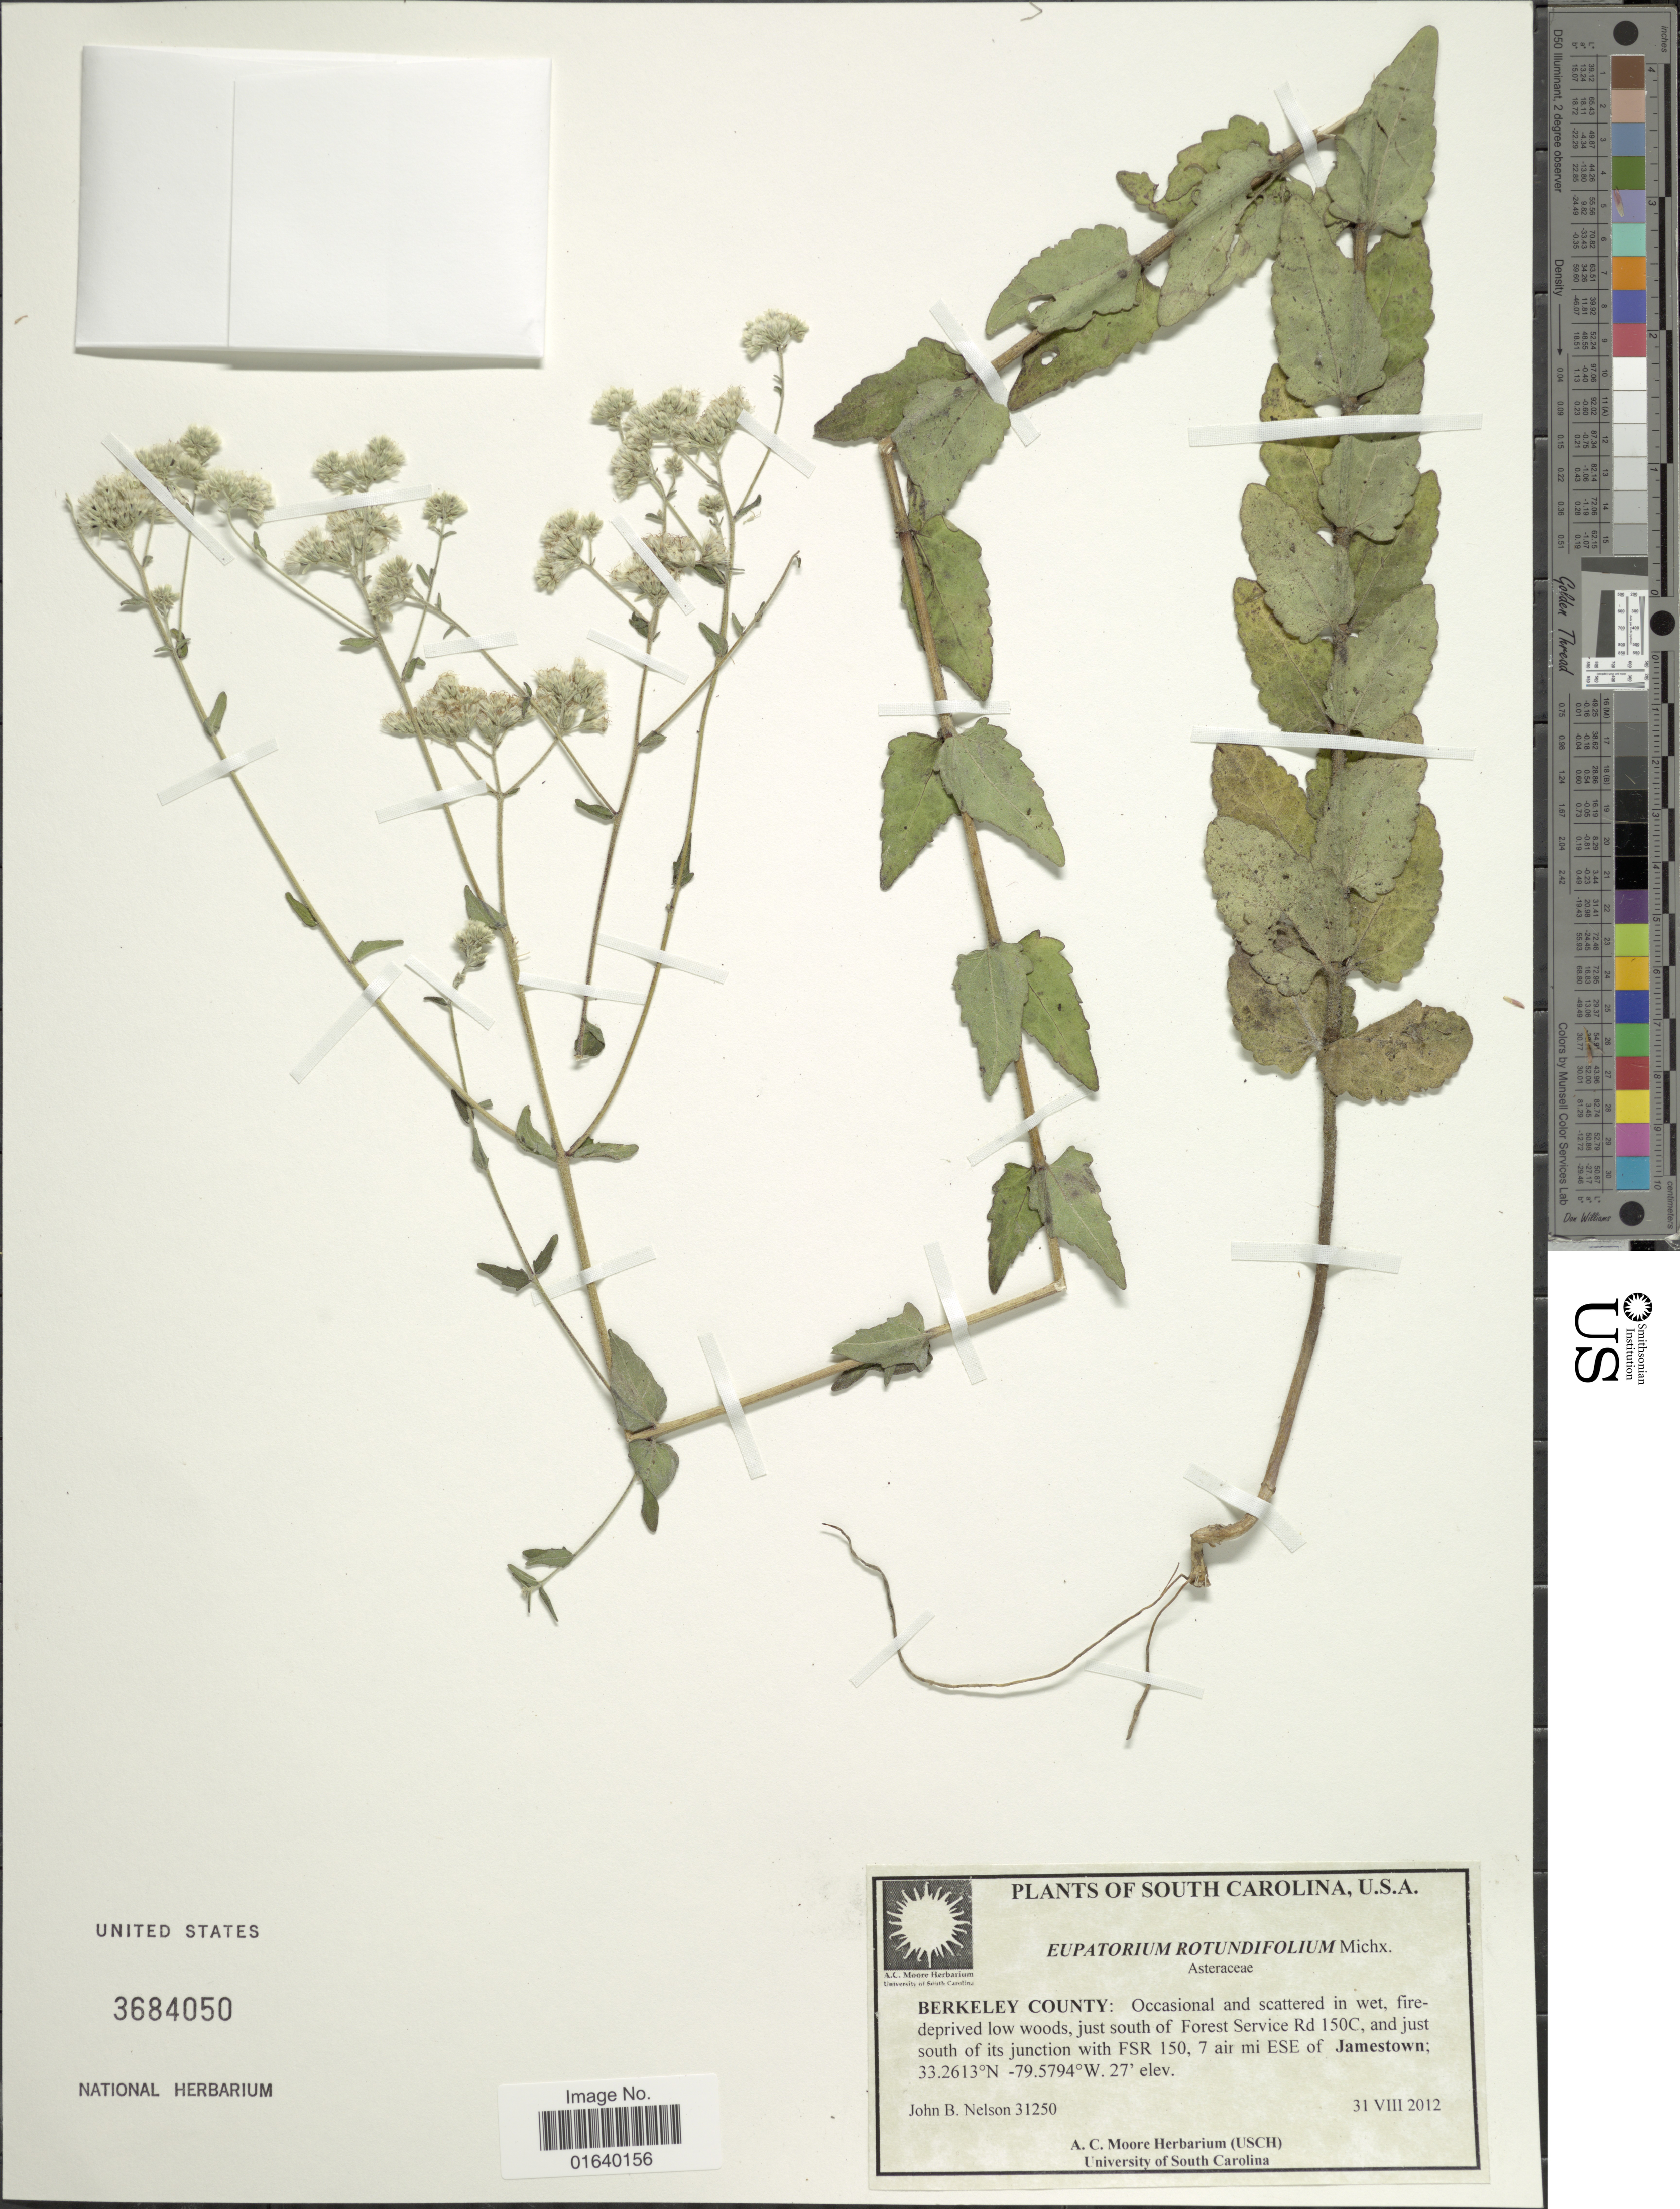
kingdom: Plantae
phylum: Tracheophyta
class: Magnoliopsida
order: Asterales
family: Asteraceae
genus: Eupatorium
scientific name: Eupatorium rotundifolium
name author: L.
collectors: J. B. Nelson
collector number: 31250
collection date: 2012-08-31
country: United States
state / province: South Carolina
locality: Berkeley County: Occasional and scattered in wet, fire-deprived low woods, just south of Forest Service Rd 150C, and just south of its junction with FSR 150, 7 air mi ESE of Jamestown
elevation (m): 8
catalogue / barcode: US 3684050